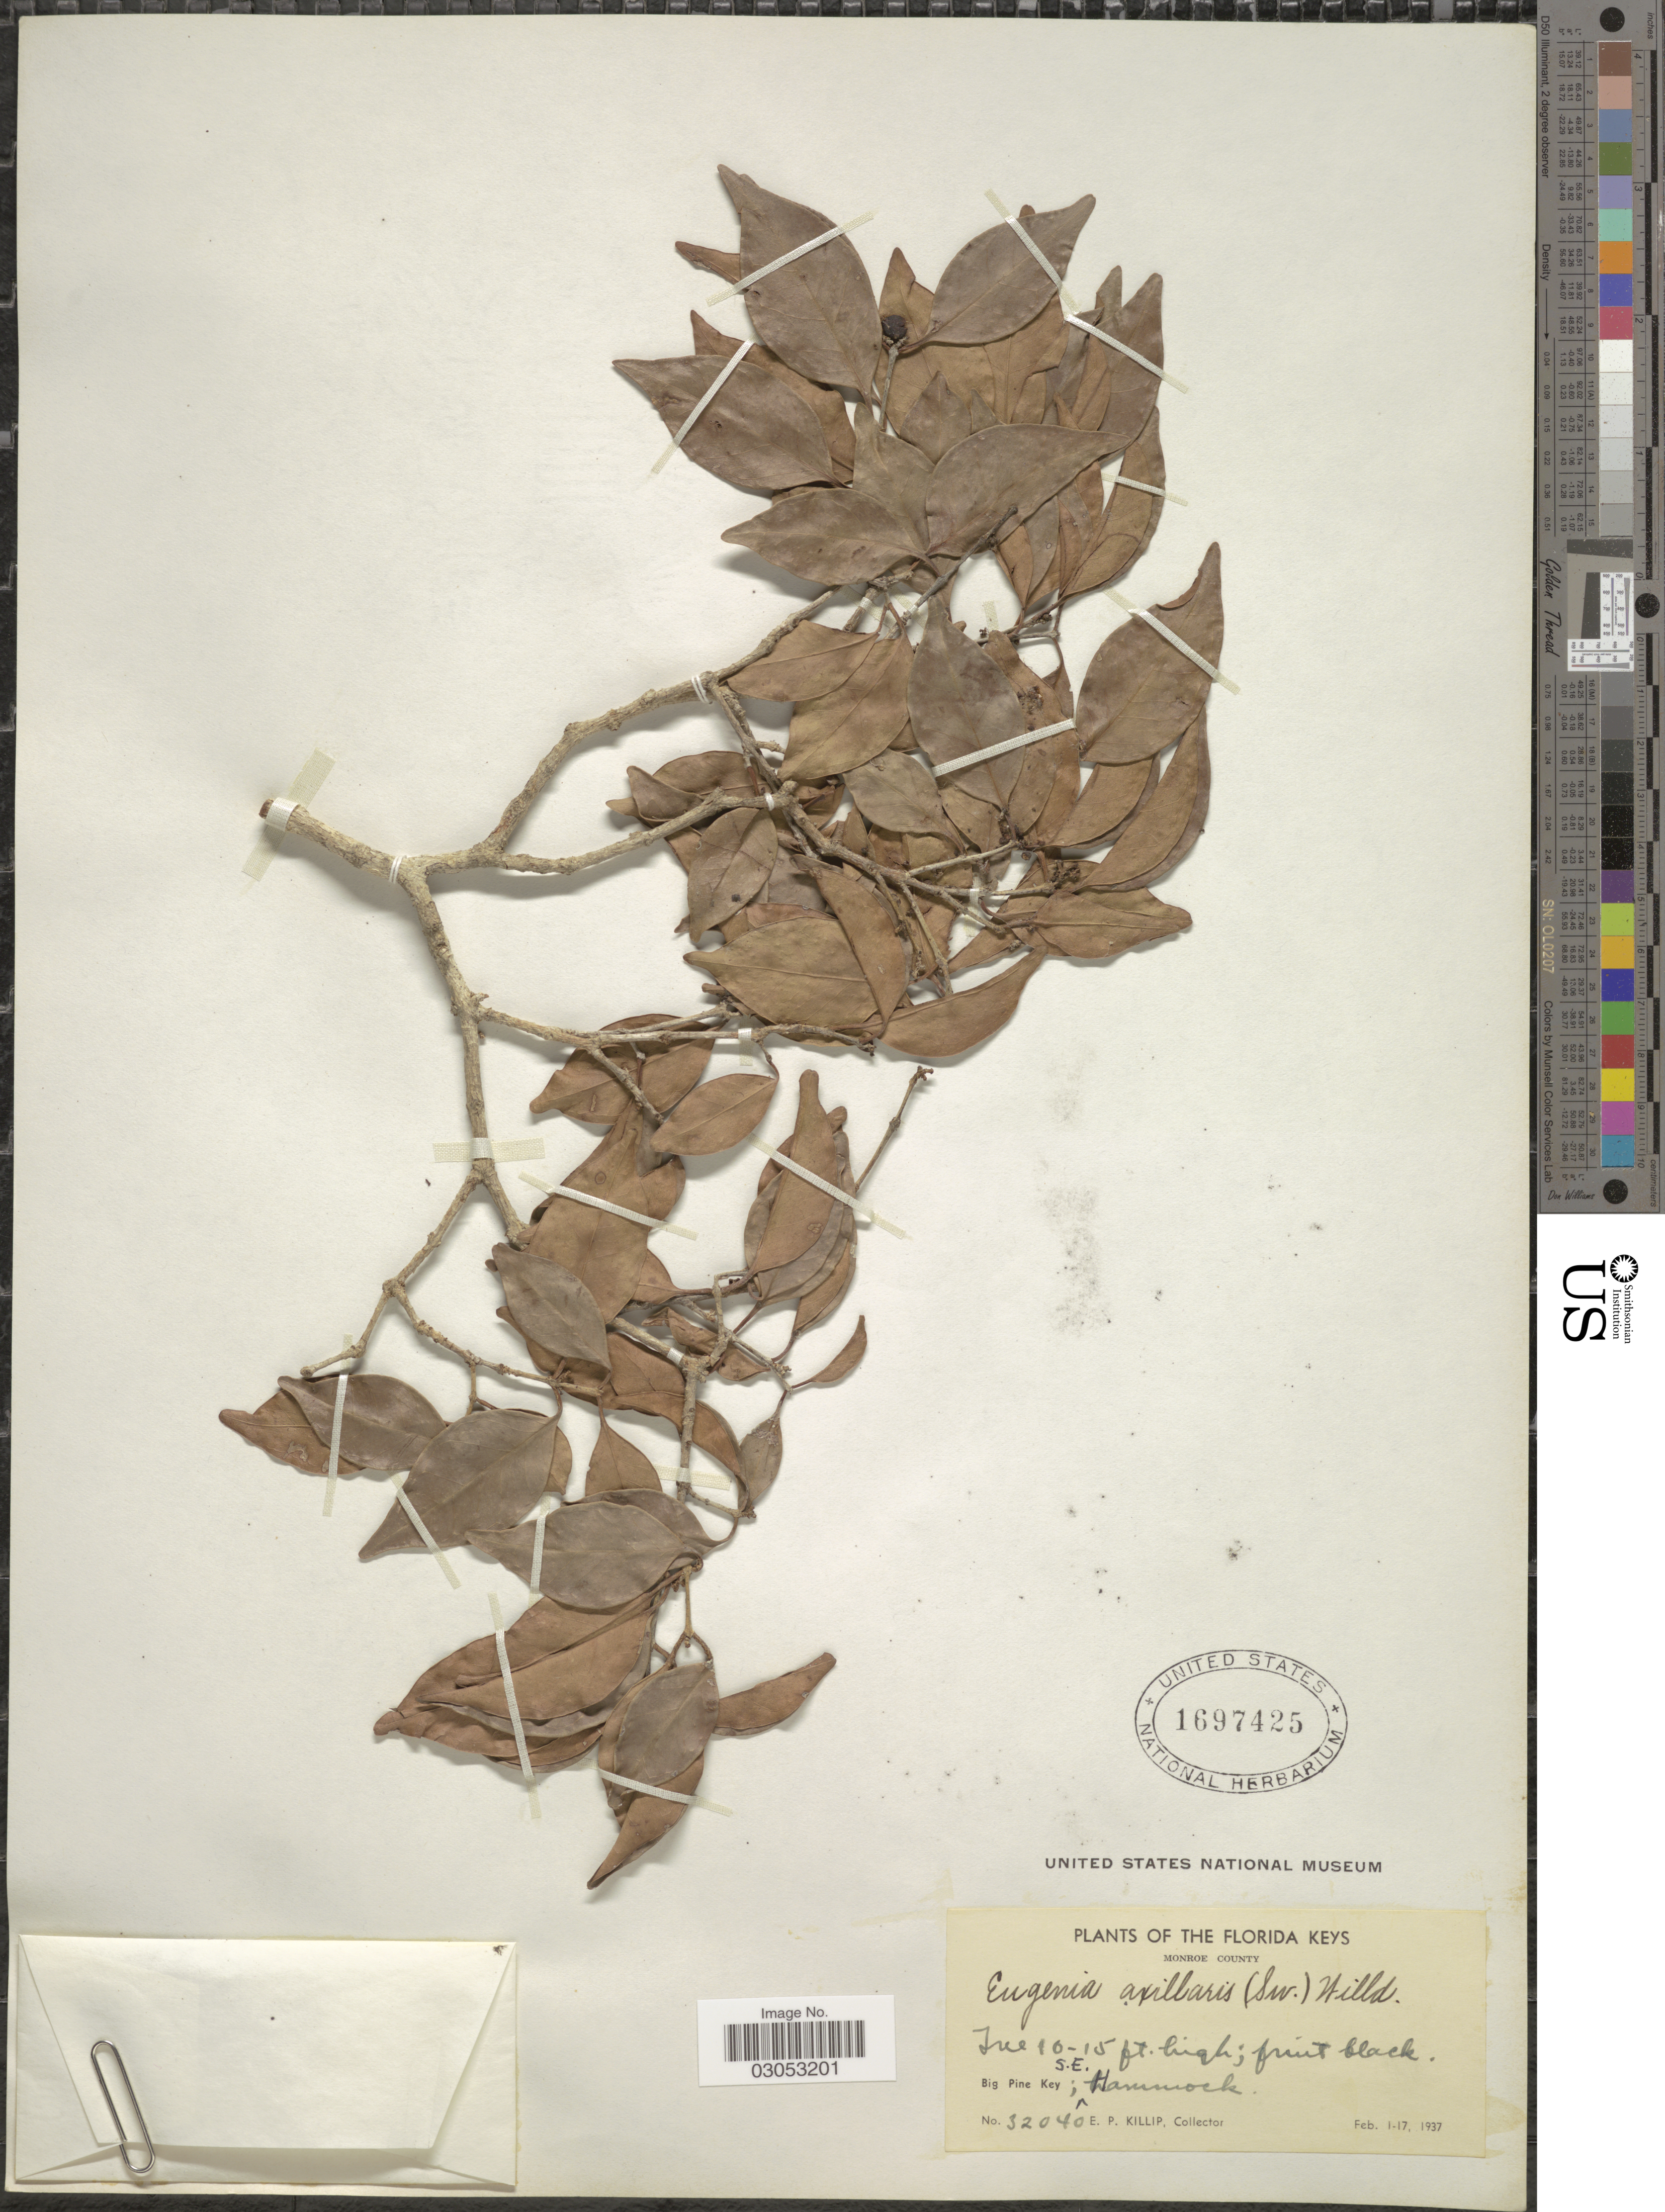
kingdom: Plantae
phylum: Tracheophyta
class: Magnoliopsida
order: Myrtales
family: Myrtaceae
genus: Eugenia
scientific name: Eugenia axillaris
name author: (Sw.) Willd.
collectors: E. P. Killip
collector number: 32040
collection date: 1937-02-01/1937-02-17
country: United States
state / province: Florida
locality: The Florida Keys, Monroe County, Big Pine Key; S.E. Hammock.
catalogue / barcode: US 1697425